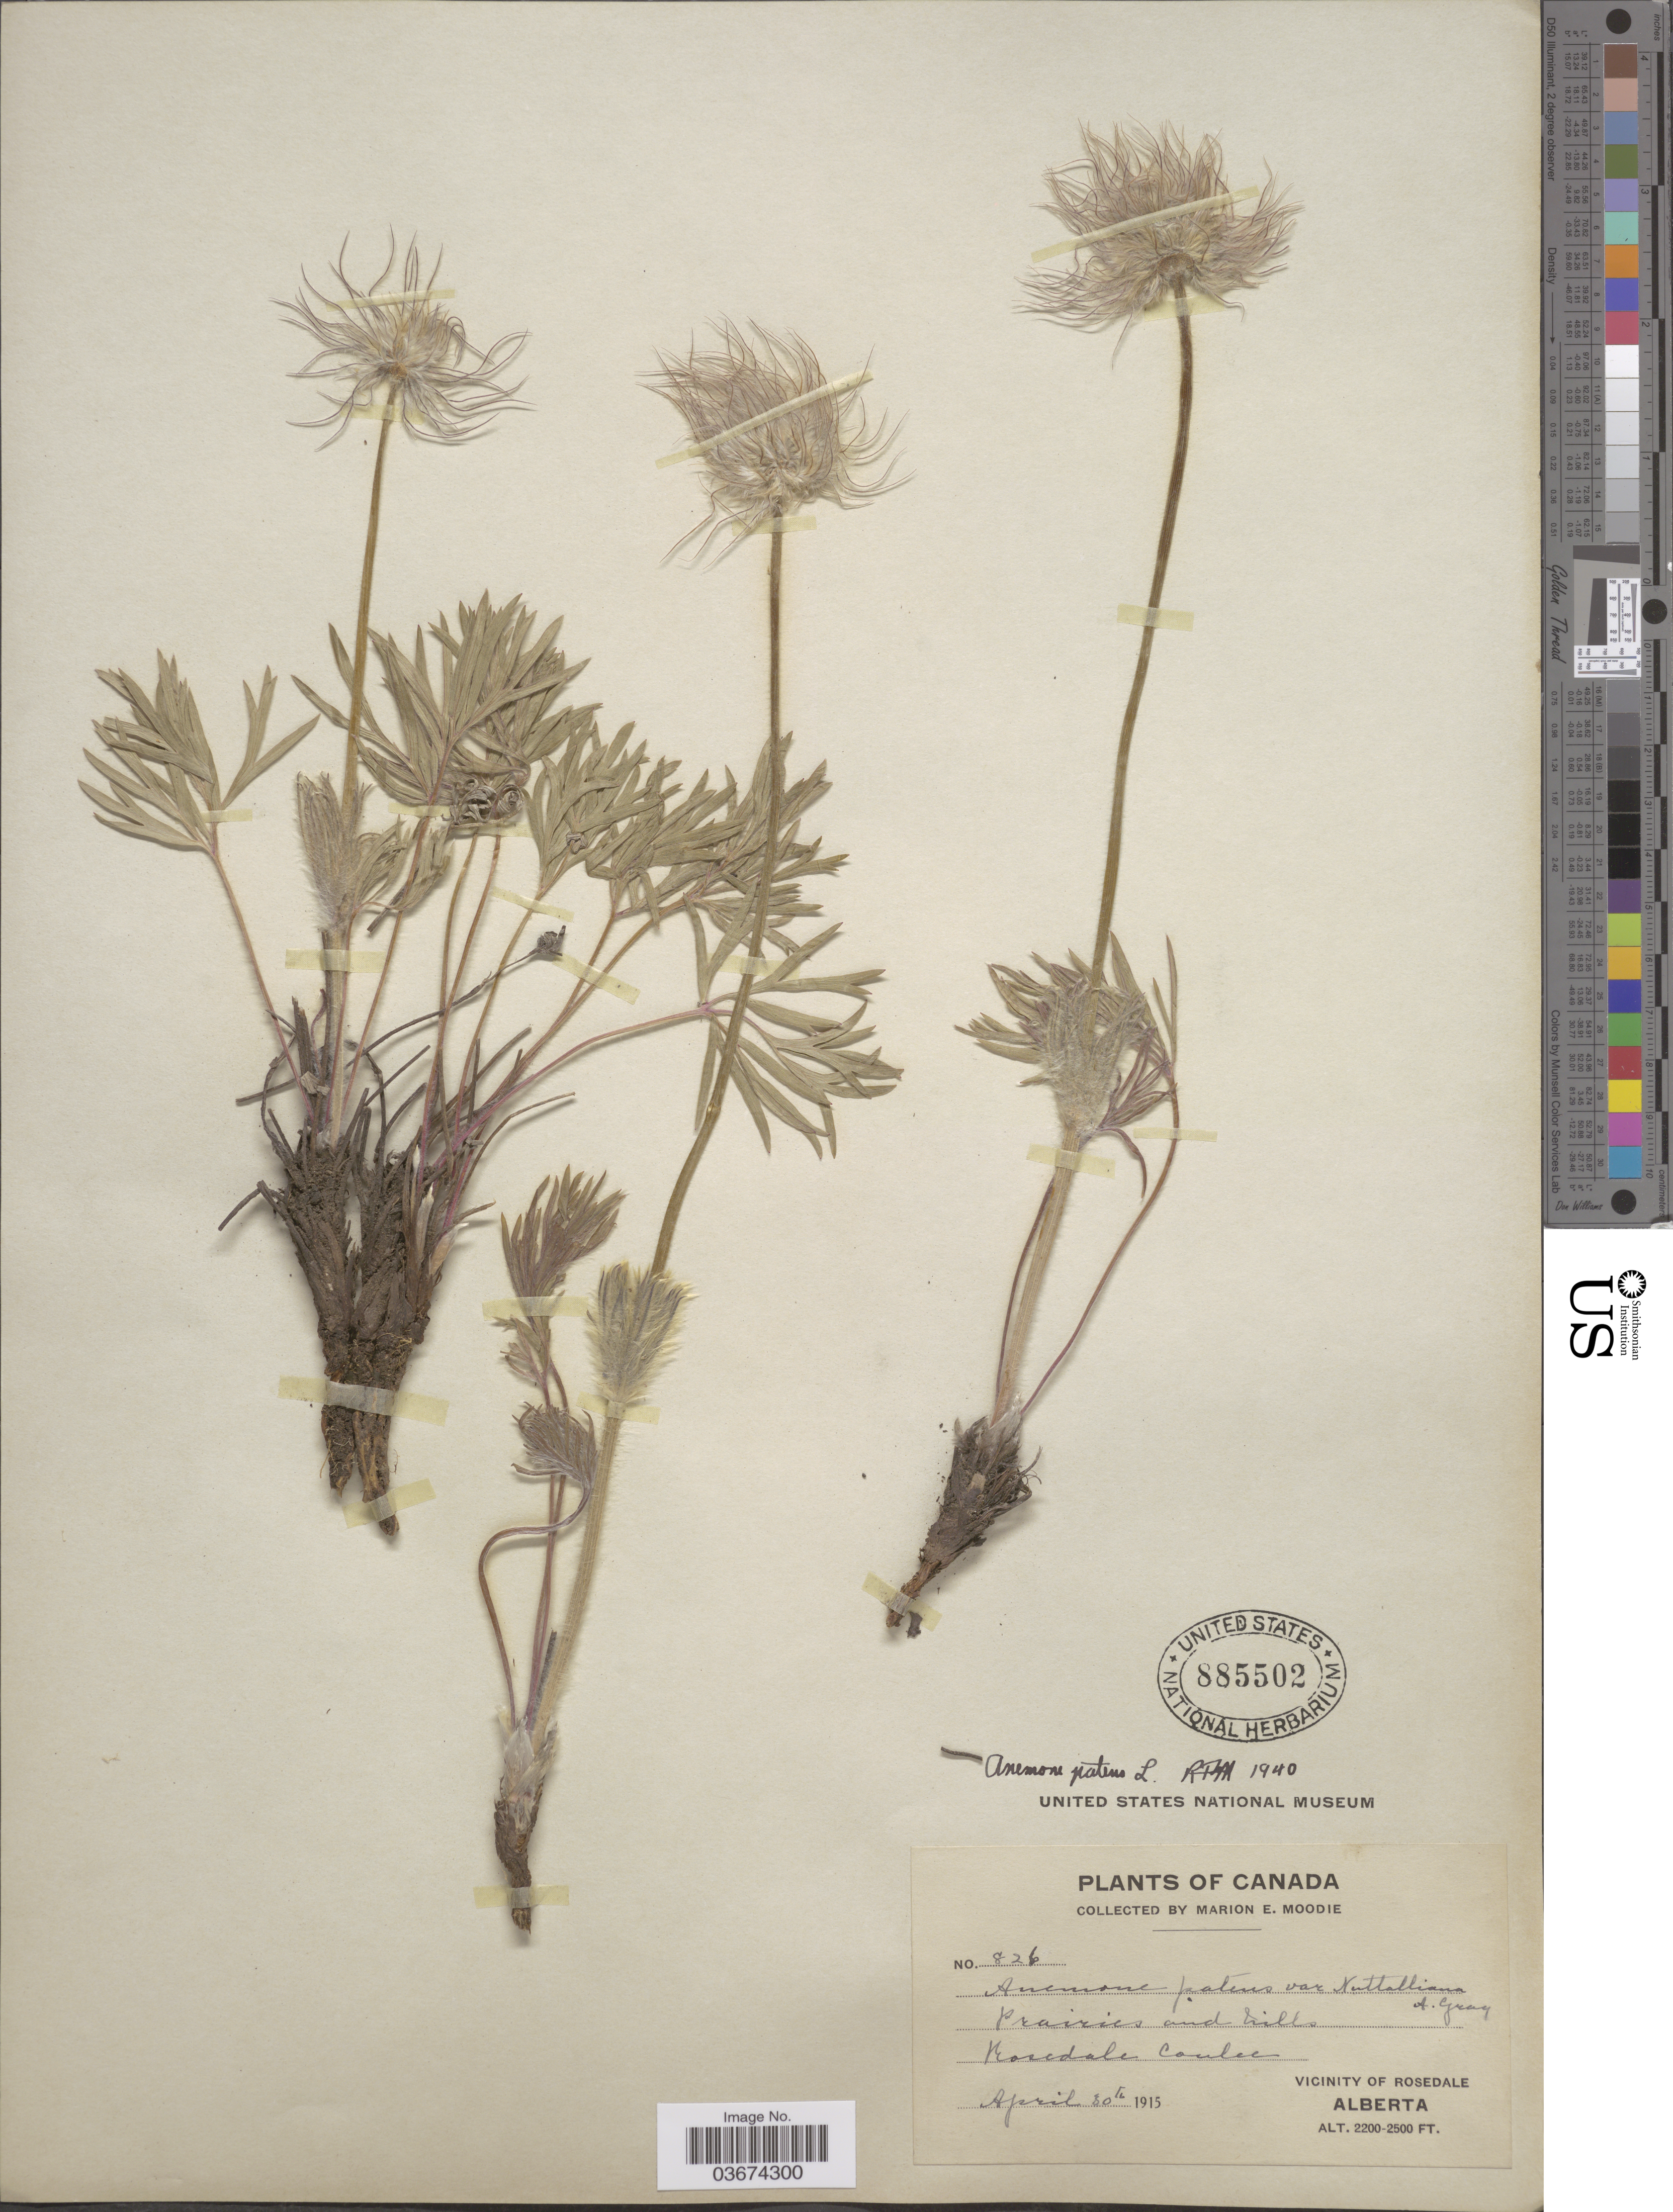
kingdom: Plantae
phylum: Tracheophyta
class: Magnoliopsida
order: Ranunculales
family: Ranunculaceae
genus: Pulsatilla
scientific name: Pulsatilla nuttalliana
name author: (DC.) Bercht. & J. Presl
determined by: Strong, Mark T., (BOT), Smithsonian Institution - National Museum of Natural History (UNITED STATES)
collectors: M. E. Moodie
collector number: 826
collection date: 1915-04-30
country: Canada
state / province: Alberta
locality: Rosedale Coulee. Vicinity of Rosedale.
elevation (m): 671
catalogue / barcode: US 885502